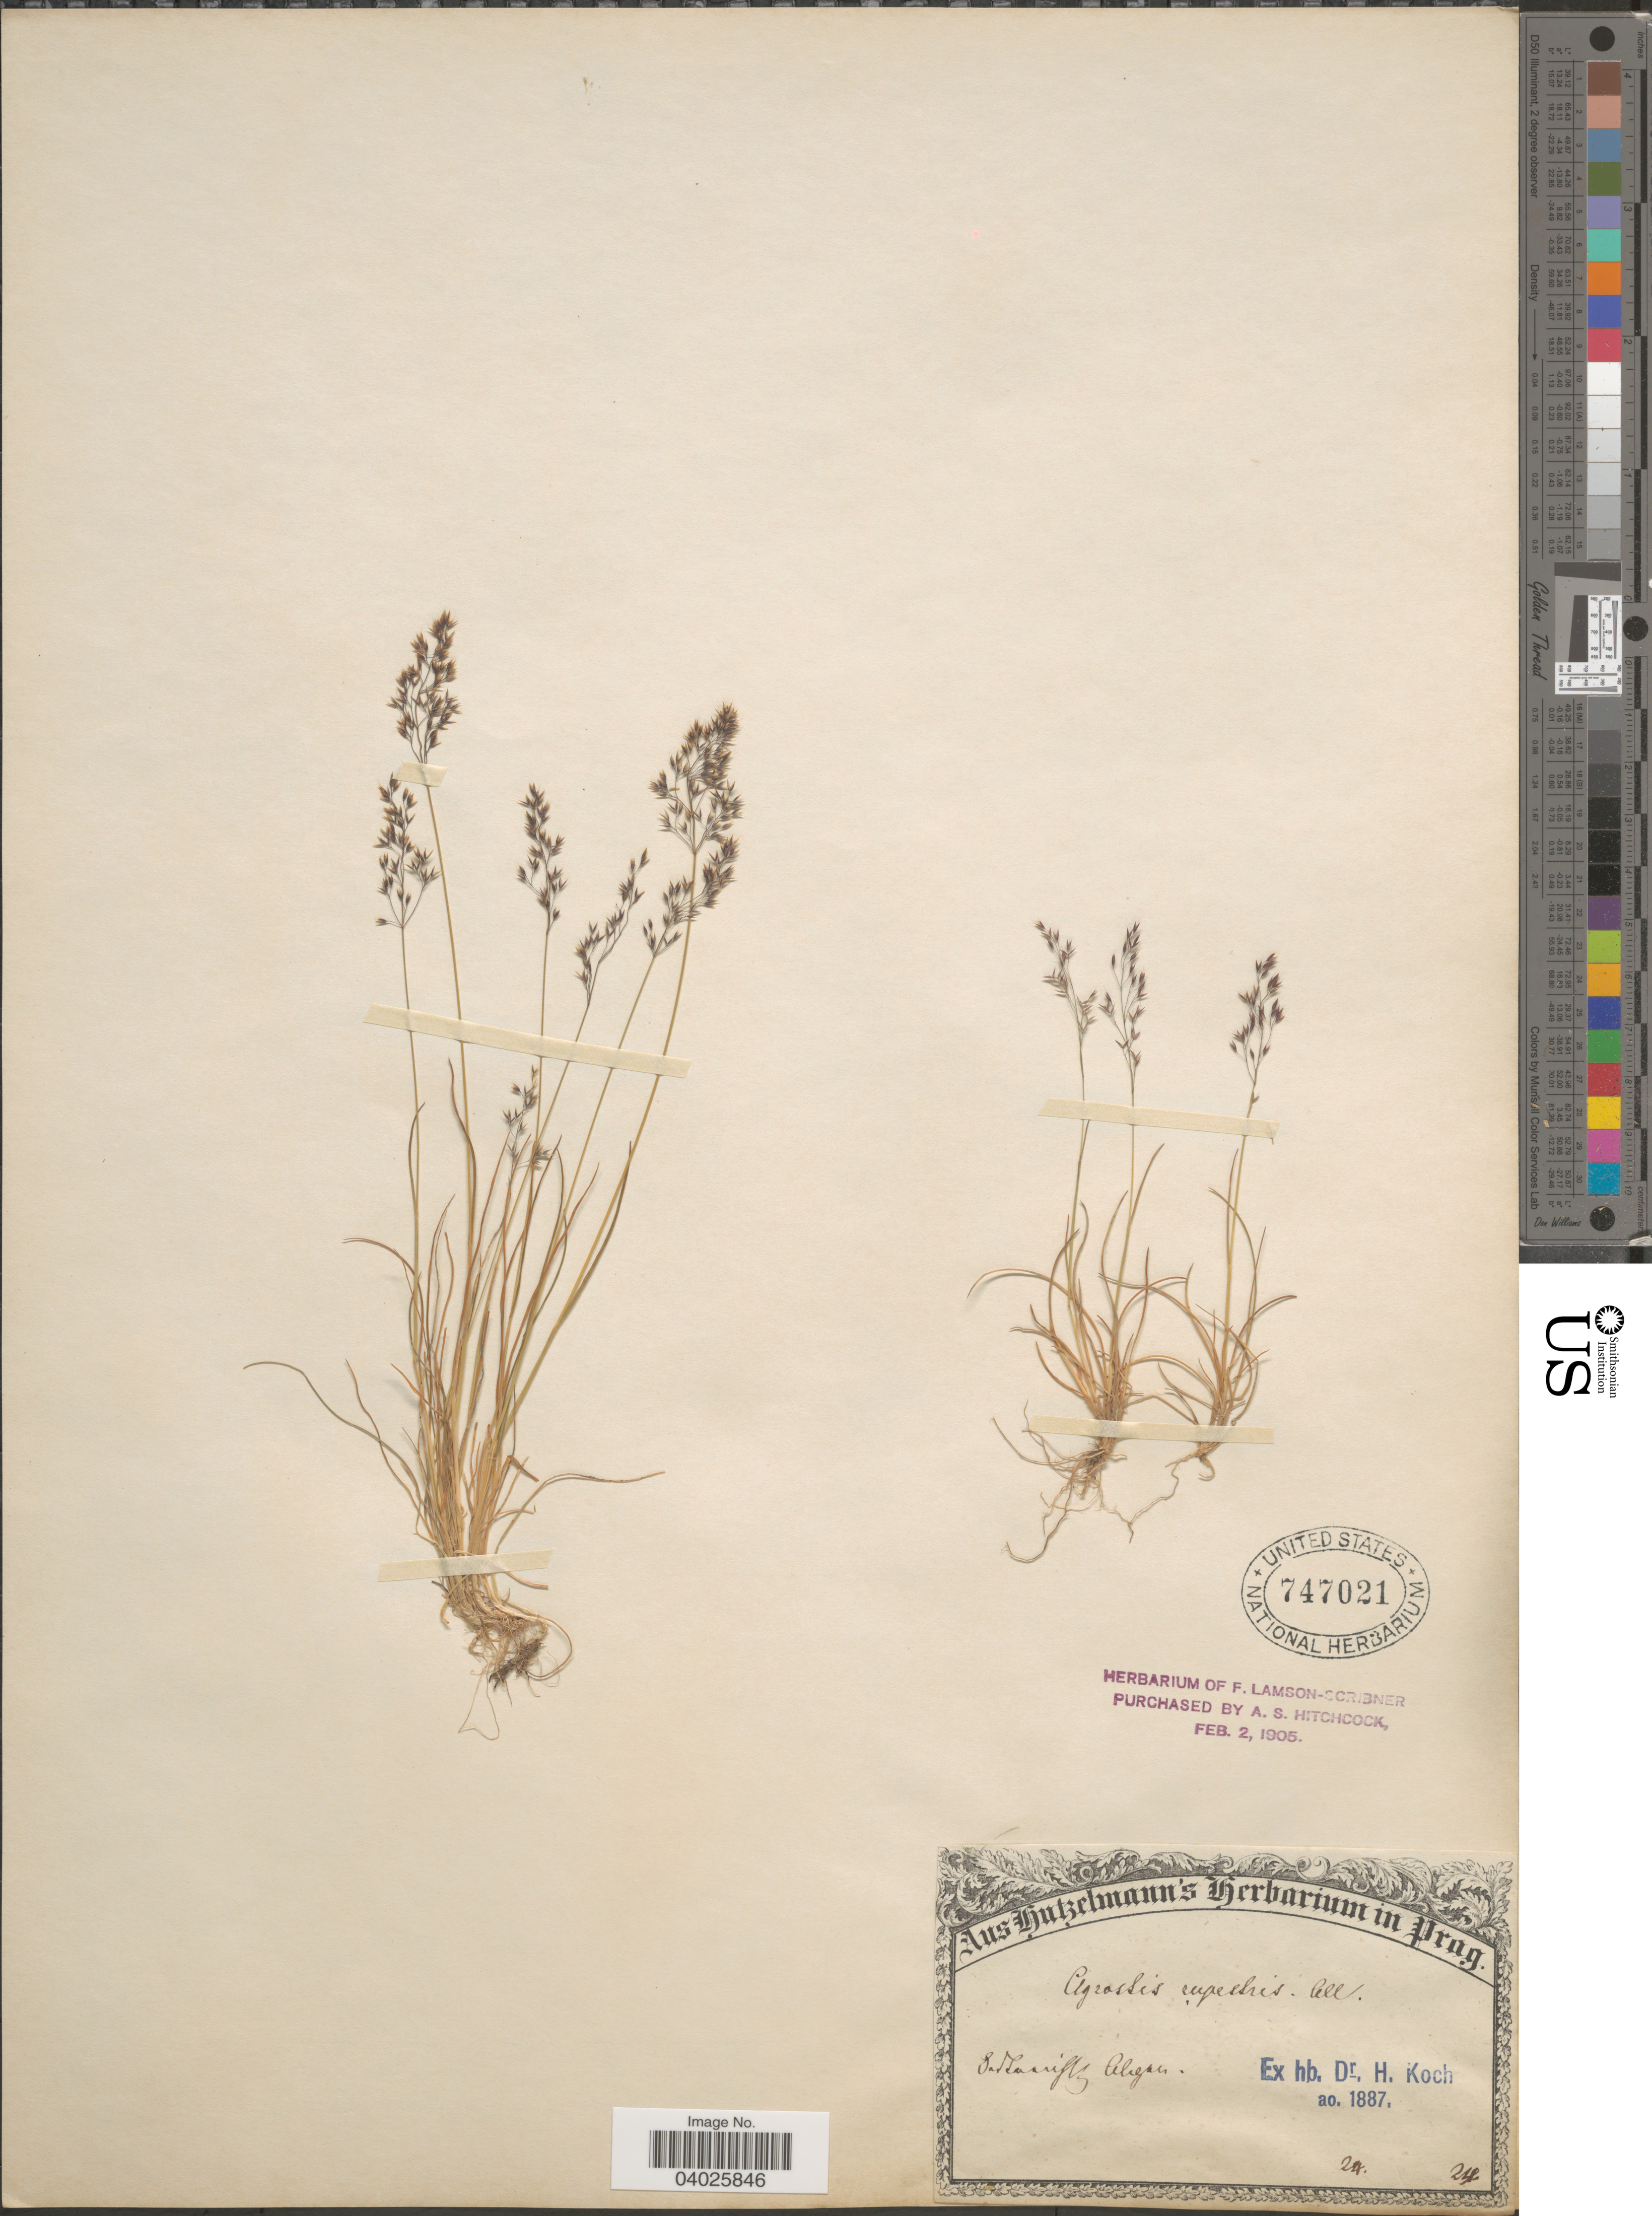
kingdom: Plantae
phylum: Tracheophyta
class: Liliopsida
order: Poales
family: Poaceae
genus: Agrostis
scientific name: Agrostis rupestris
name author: All.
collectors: Ex herb. Dr. H. Koch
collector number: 24?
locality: SudTarriff Aligan. [interpreted]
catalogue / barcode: US 747021